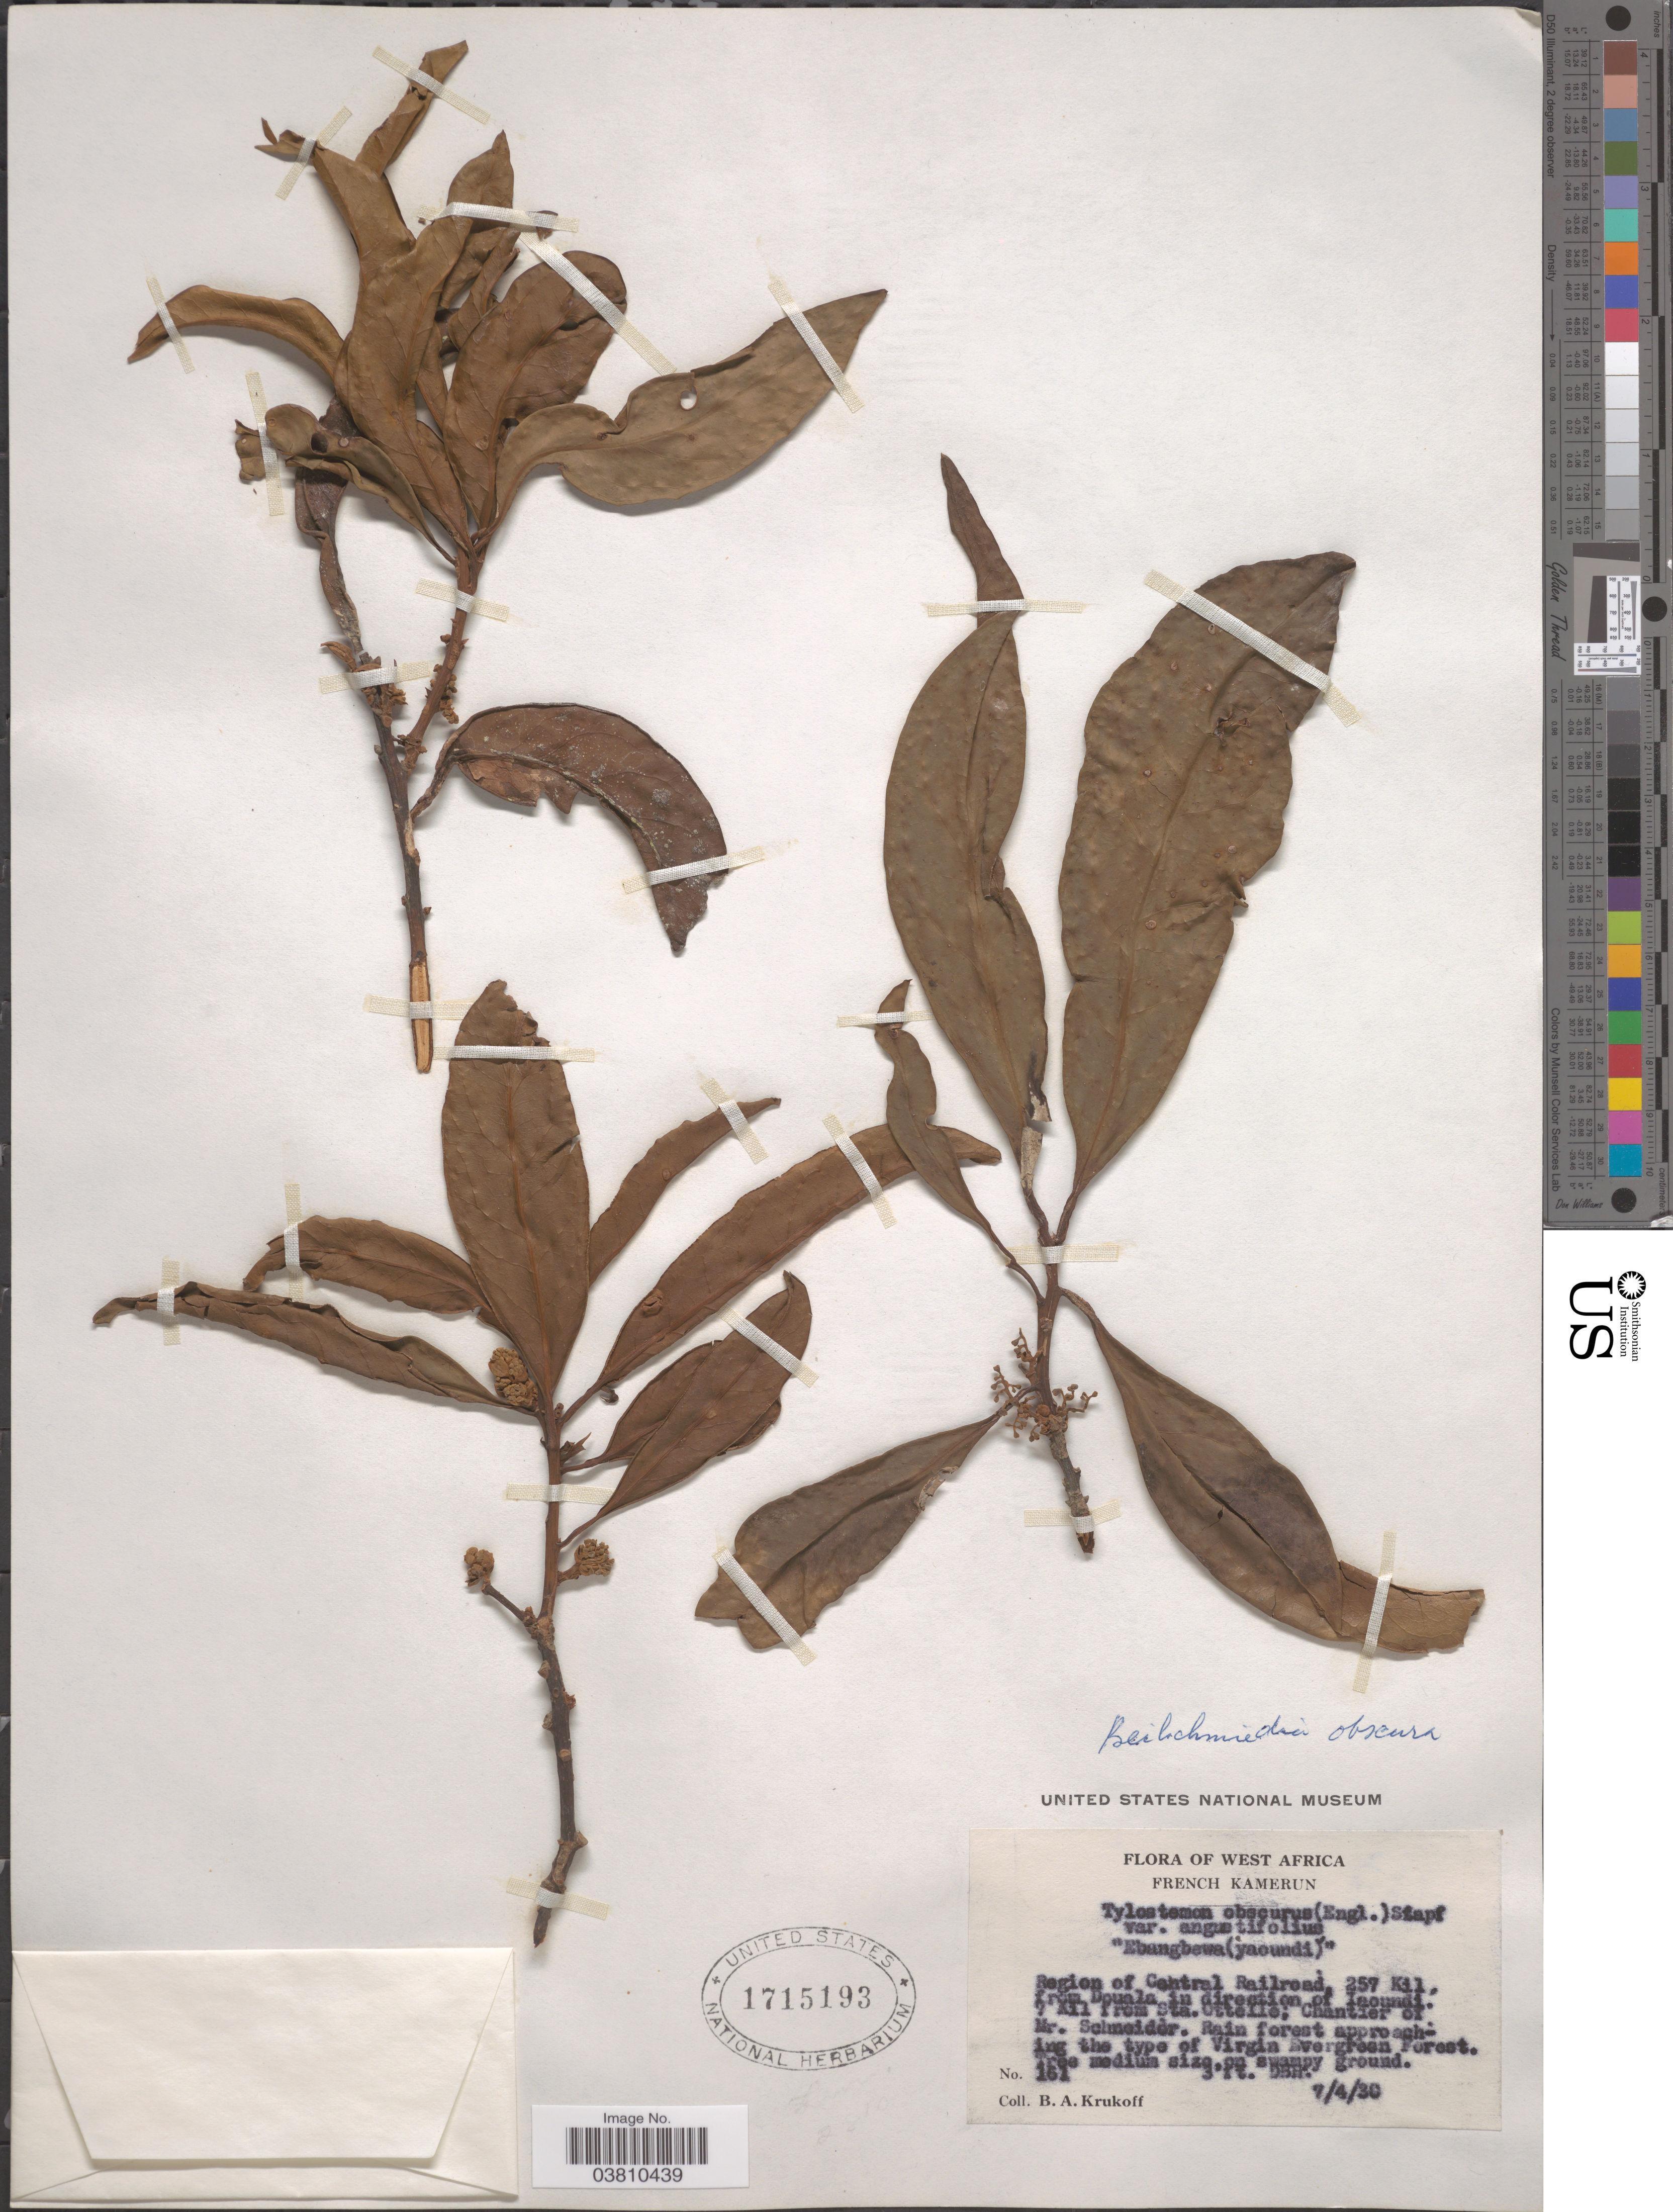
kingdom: Plantae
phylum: Tracheophyta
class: Magnoliopsida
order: Laurales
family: Lauraceae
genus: Beilschmiedia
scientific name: Beilschmiedia obscura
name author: (Stapf) A. Chev.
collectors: B. A. Krukoff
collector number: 161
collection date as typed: Transcribed d/m/y: 7/4/30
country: Cameroon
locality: West Africa. French Kamerun. Region of Central Railroad, 257 Kil, from Duala in direction of Iaoundi. 9 Kil from Sta. Ottelle; Chantier of Mr. Schneider.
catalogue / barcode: US 1715193